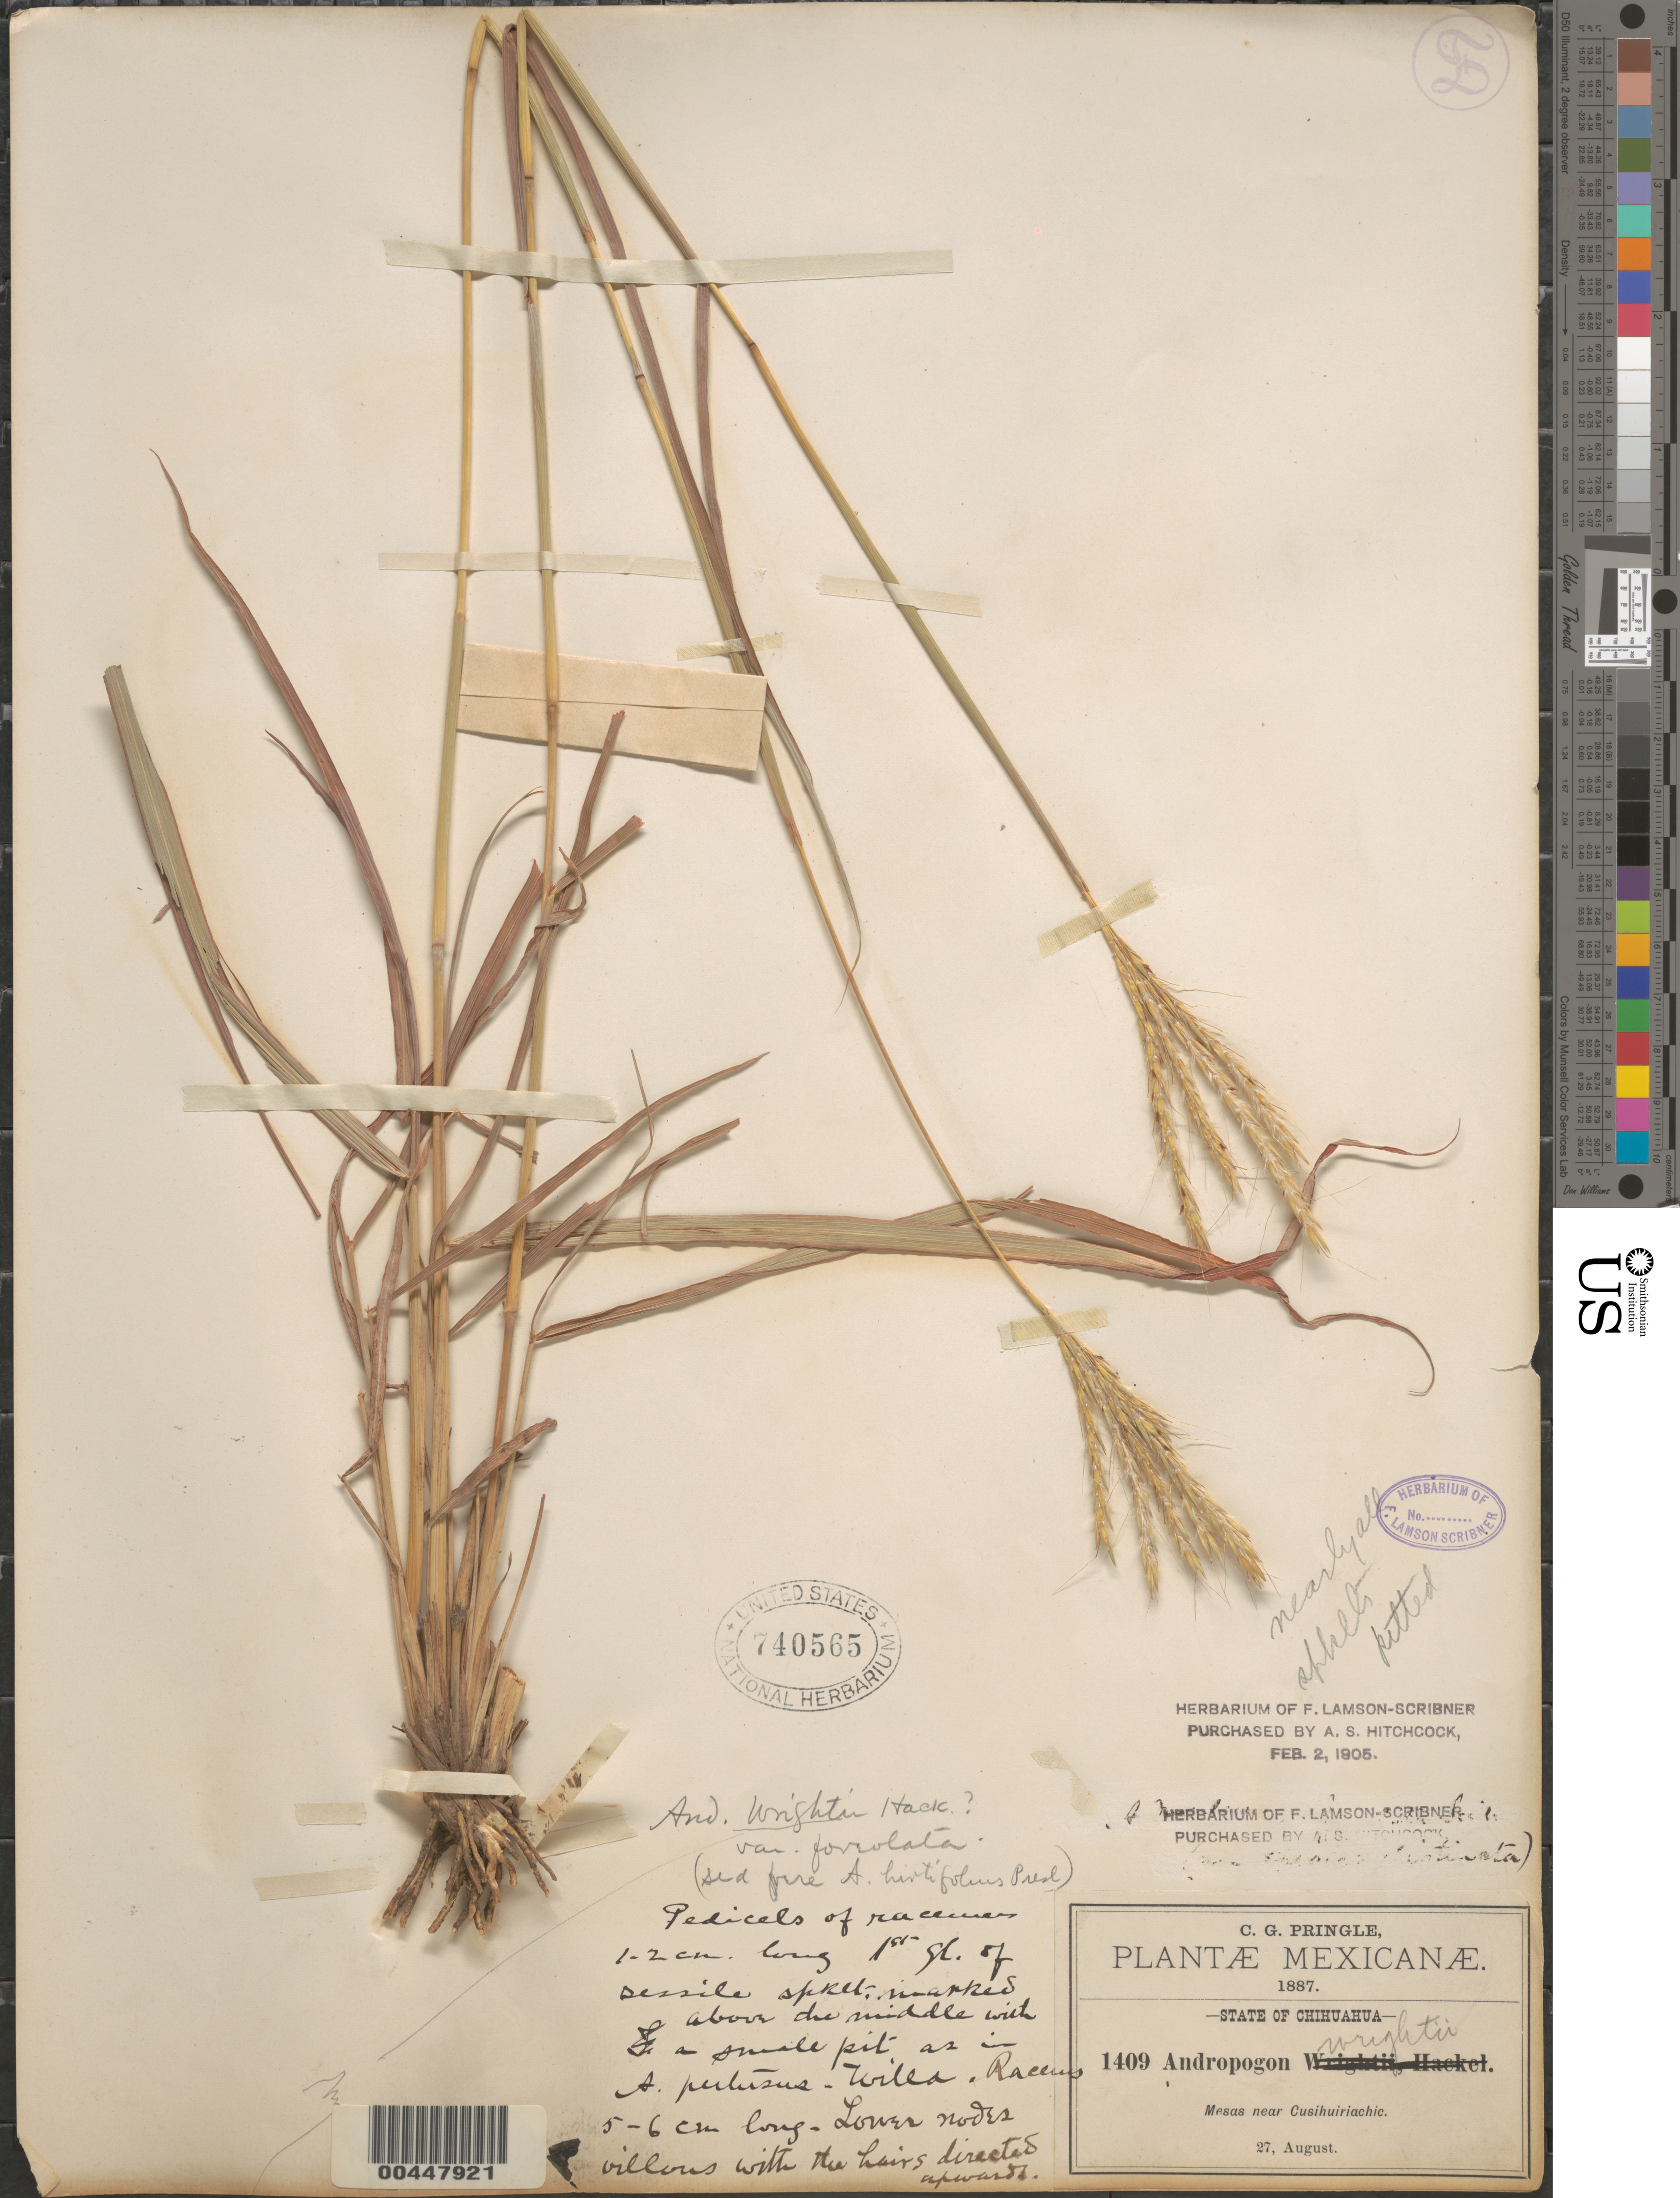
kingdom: Plantae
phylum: Tracheophyta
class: Liliopsida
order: Poales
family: Poaceae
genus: Andropogon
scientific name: Andropogon wrightii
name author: Hack.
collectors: C. G. Pringle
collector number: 1409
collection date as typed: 27 Aug 1887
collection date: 1887-08-27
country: Mexico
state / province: Chihuahua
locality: Mesas near Cusihuiriachic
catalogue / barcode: US 740565